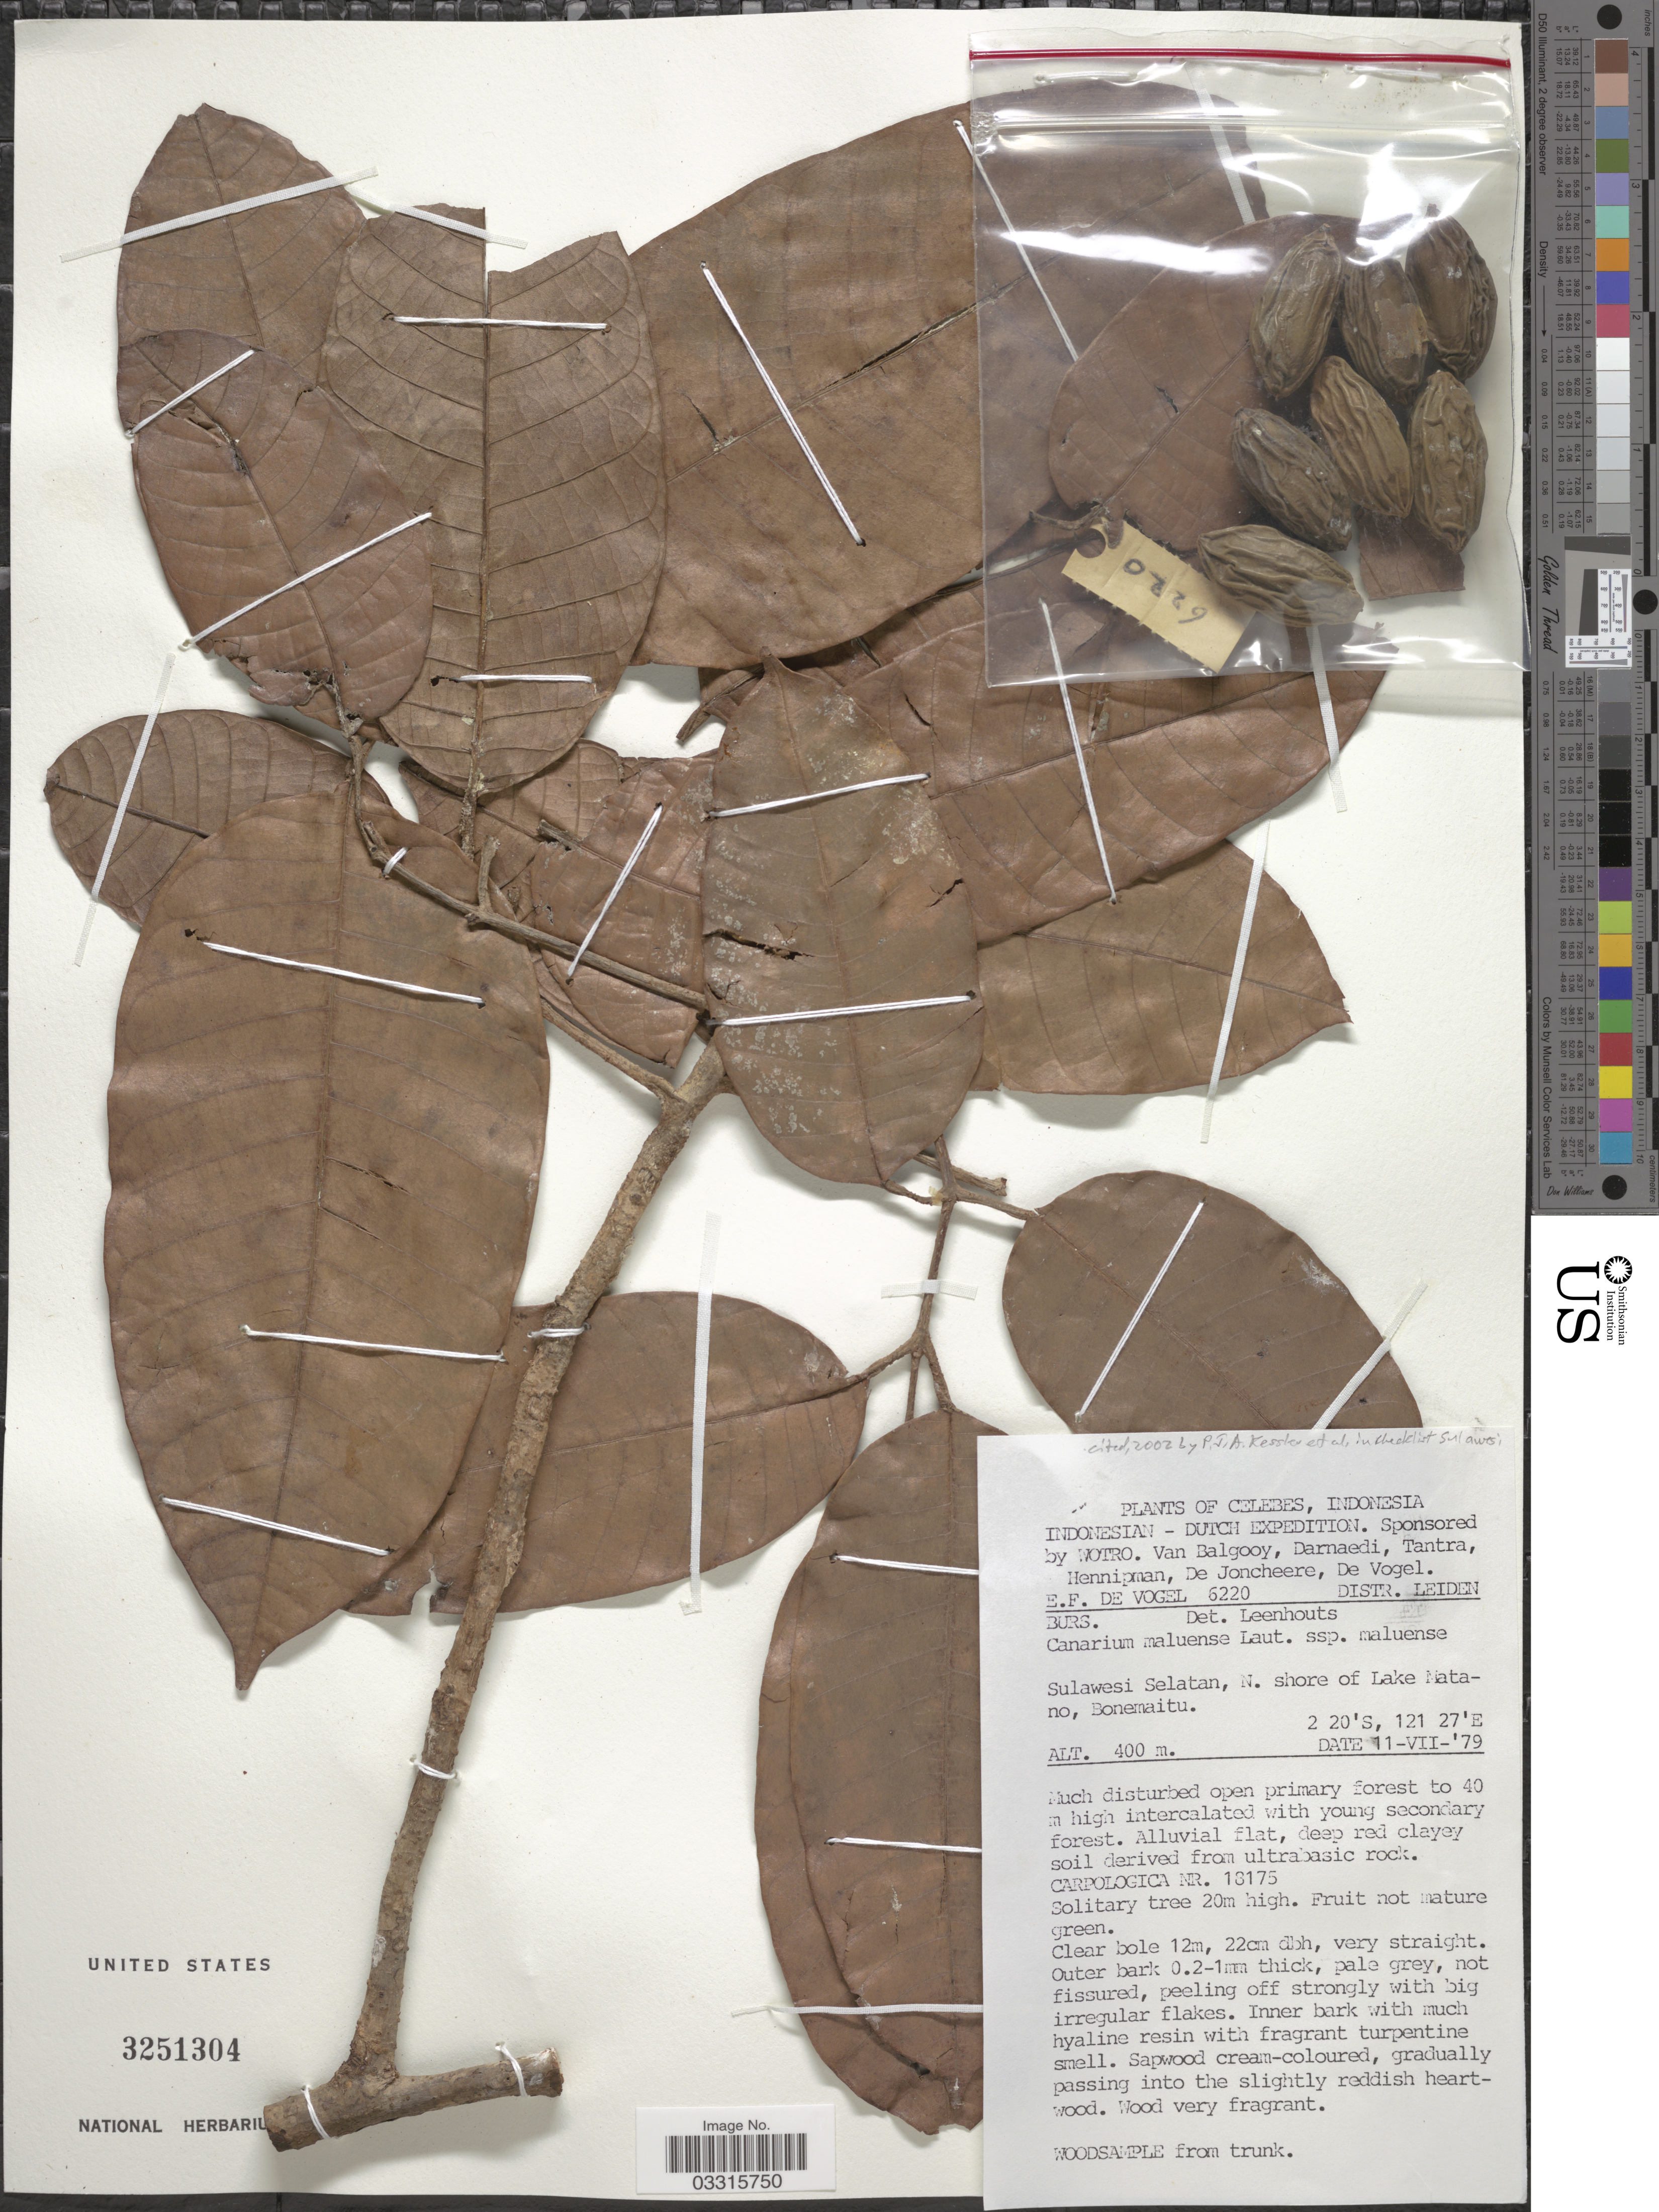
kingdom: Plantae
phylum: Tracheophyta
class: Magnoliopsida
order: Sapindales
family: Burseraceae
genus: Canarium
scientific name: Canarium maluense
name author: Lauterb.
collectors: E. F. de Vogel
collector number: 6220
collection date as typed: Transcribed d/m/y: 11/7/79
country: Indonesia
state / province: Sulawesi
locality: Celebes. Sulawesi Selatan, N. shore of Lake Matano, Bonemaitu.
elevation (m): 400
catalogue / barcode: US 3251304